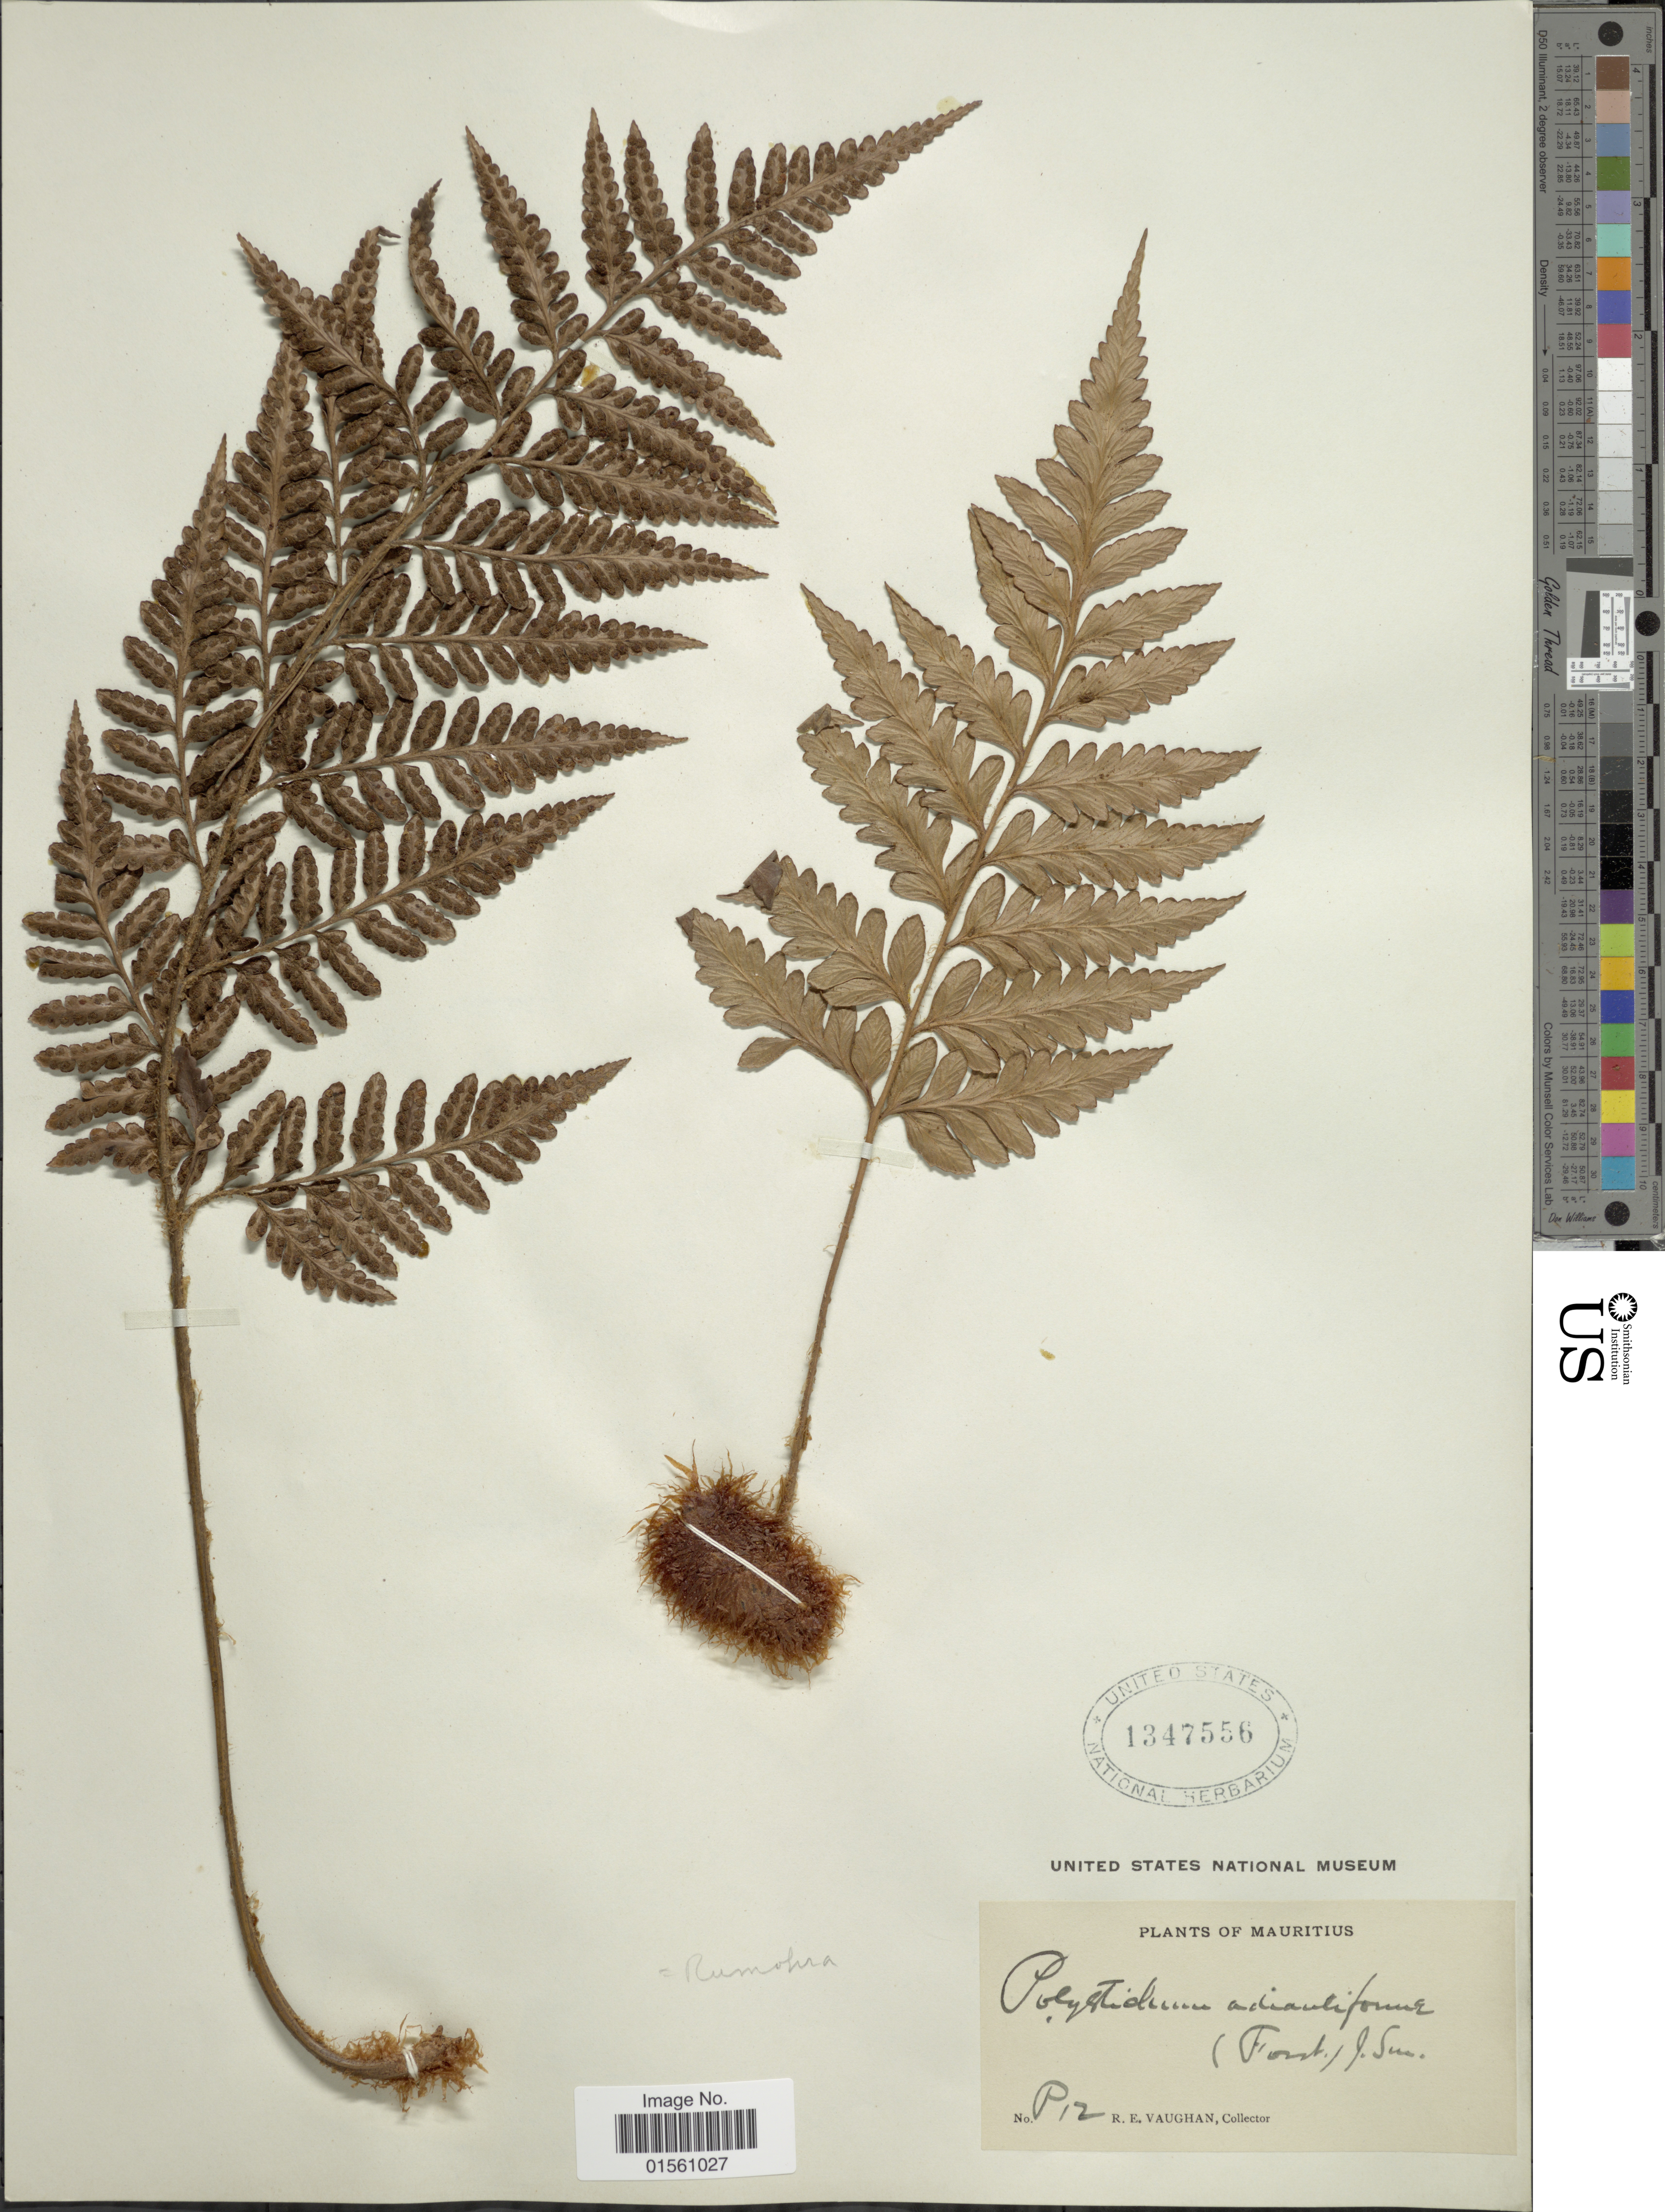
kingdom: Plantae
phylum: Tracheophyta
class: Polypodiopsida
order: Polypodiales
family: Dryopteridaceae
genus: Rumohra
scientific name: Rumohra adiantiformis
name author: (G. Forst.) Ching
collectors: R. Vaughan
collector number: P12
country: Mauritius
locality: Mauritius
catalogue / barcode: US 1347556